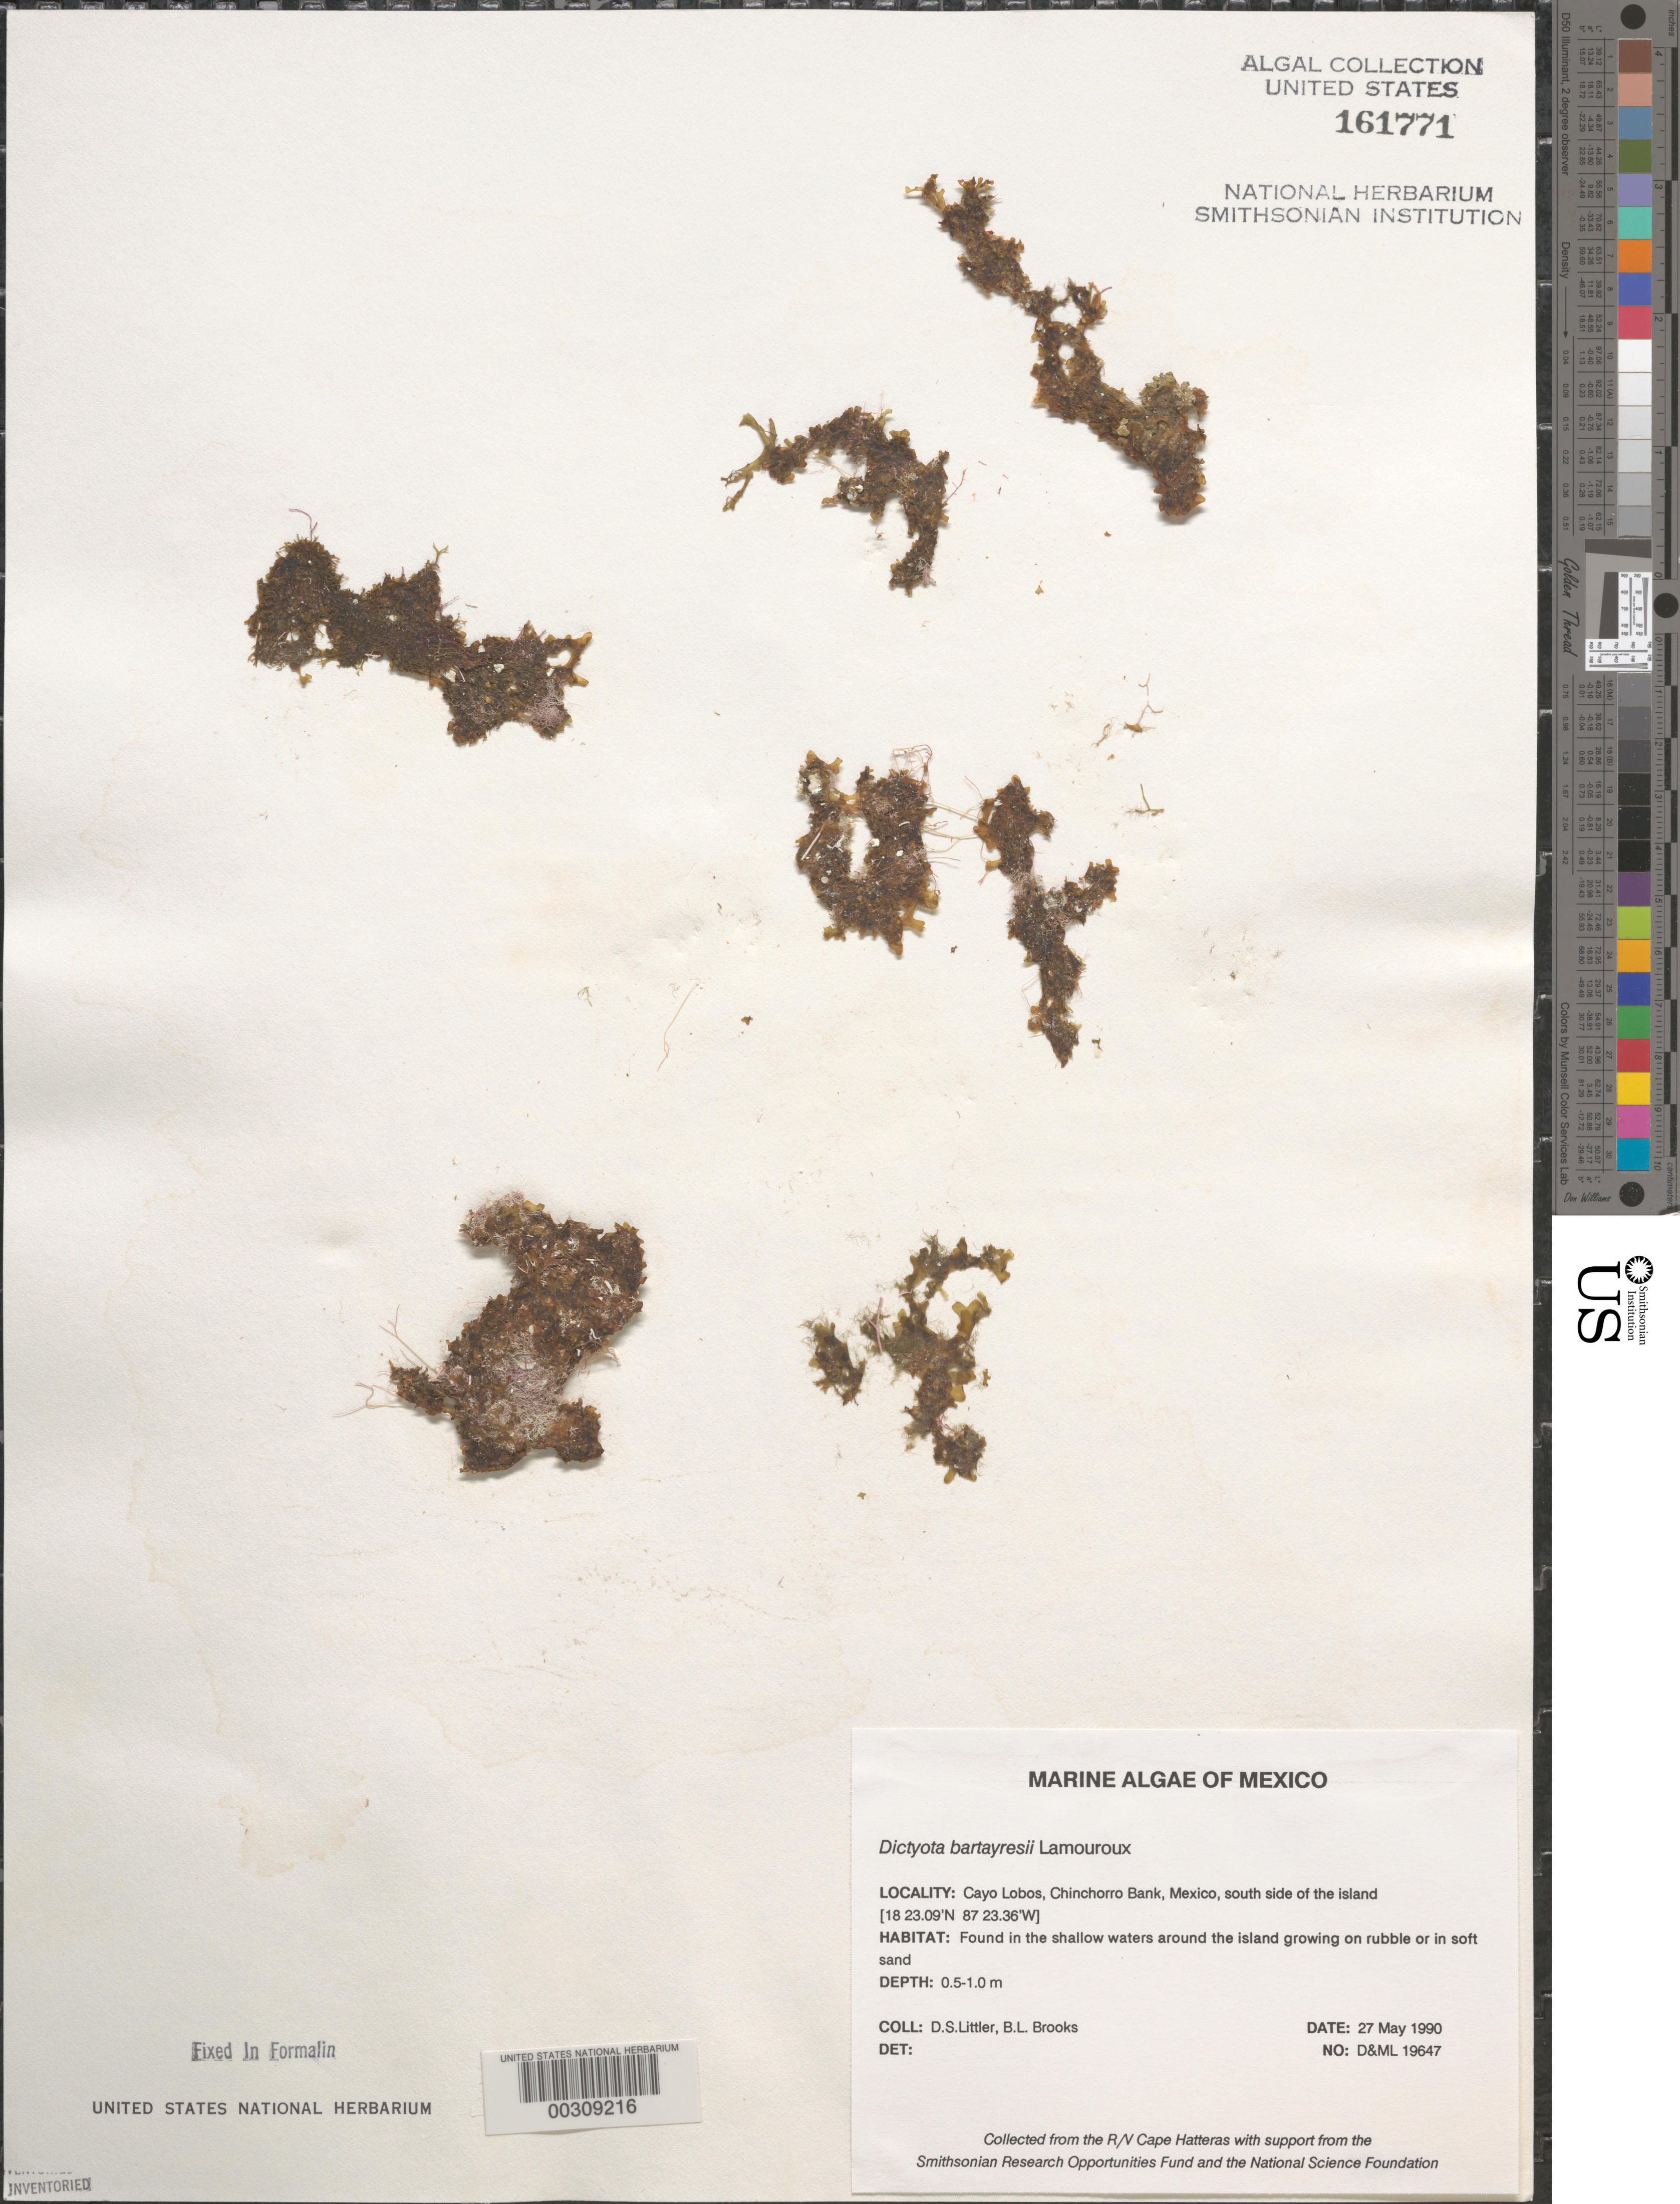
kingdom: Chromista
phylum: Ochrophyta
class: Phaeophyceae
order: Dictyotales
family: Dictyotaceae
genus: Dictyota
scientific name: Dictyota bartayresiana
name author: J.V.Lamouroux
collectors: D. S. Littler & B. Brooks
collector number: D&ML 19647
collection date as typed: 27 May 1990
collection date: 1990-05-27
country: Mexico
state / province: Quintana Roo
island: Cayo Lobos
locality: Chinchorro Bank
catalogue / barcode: US 161771